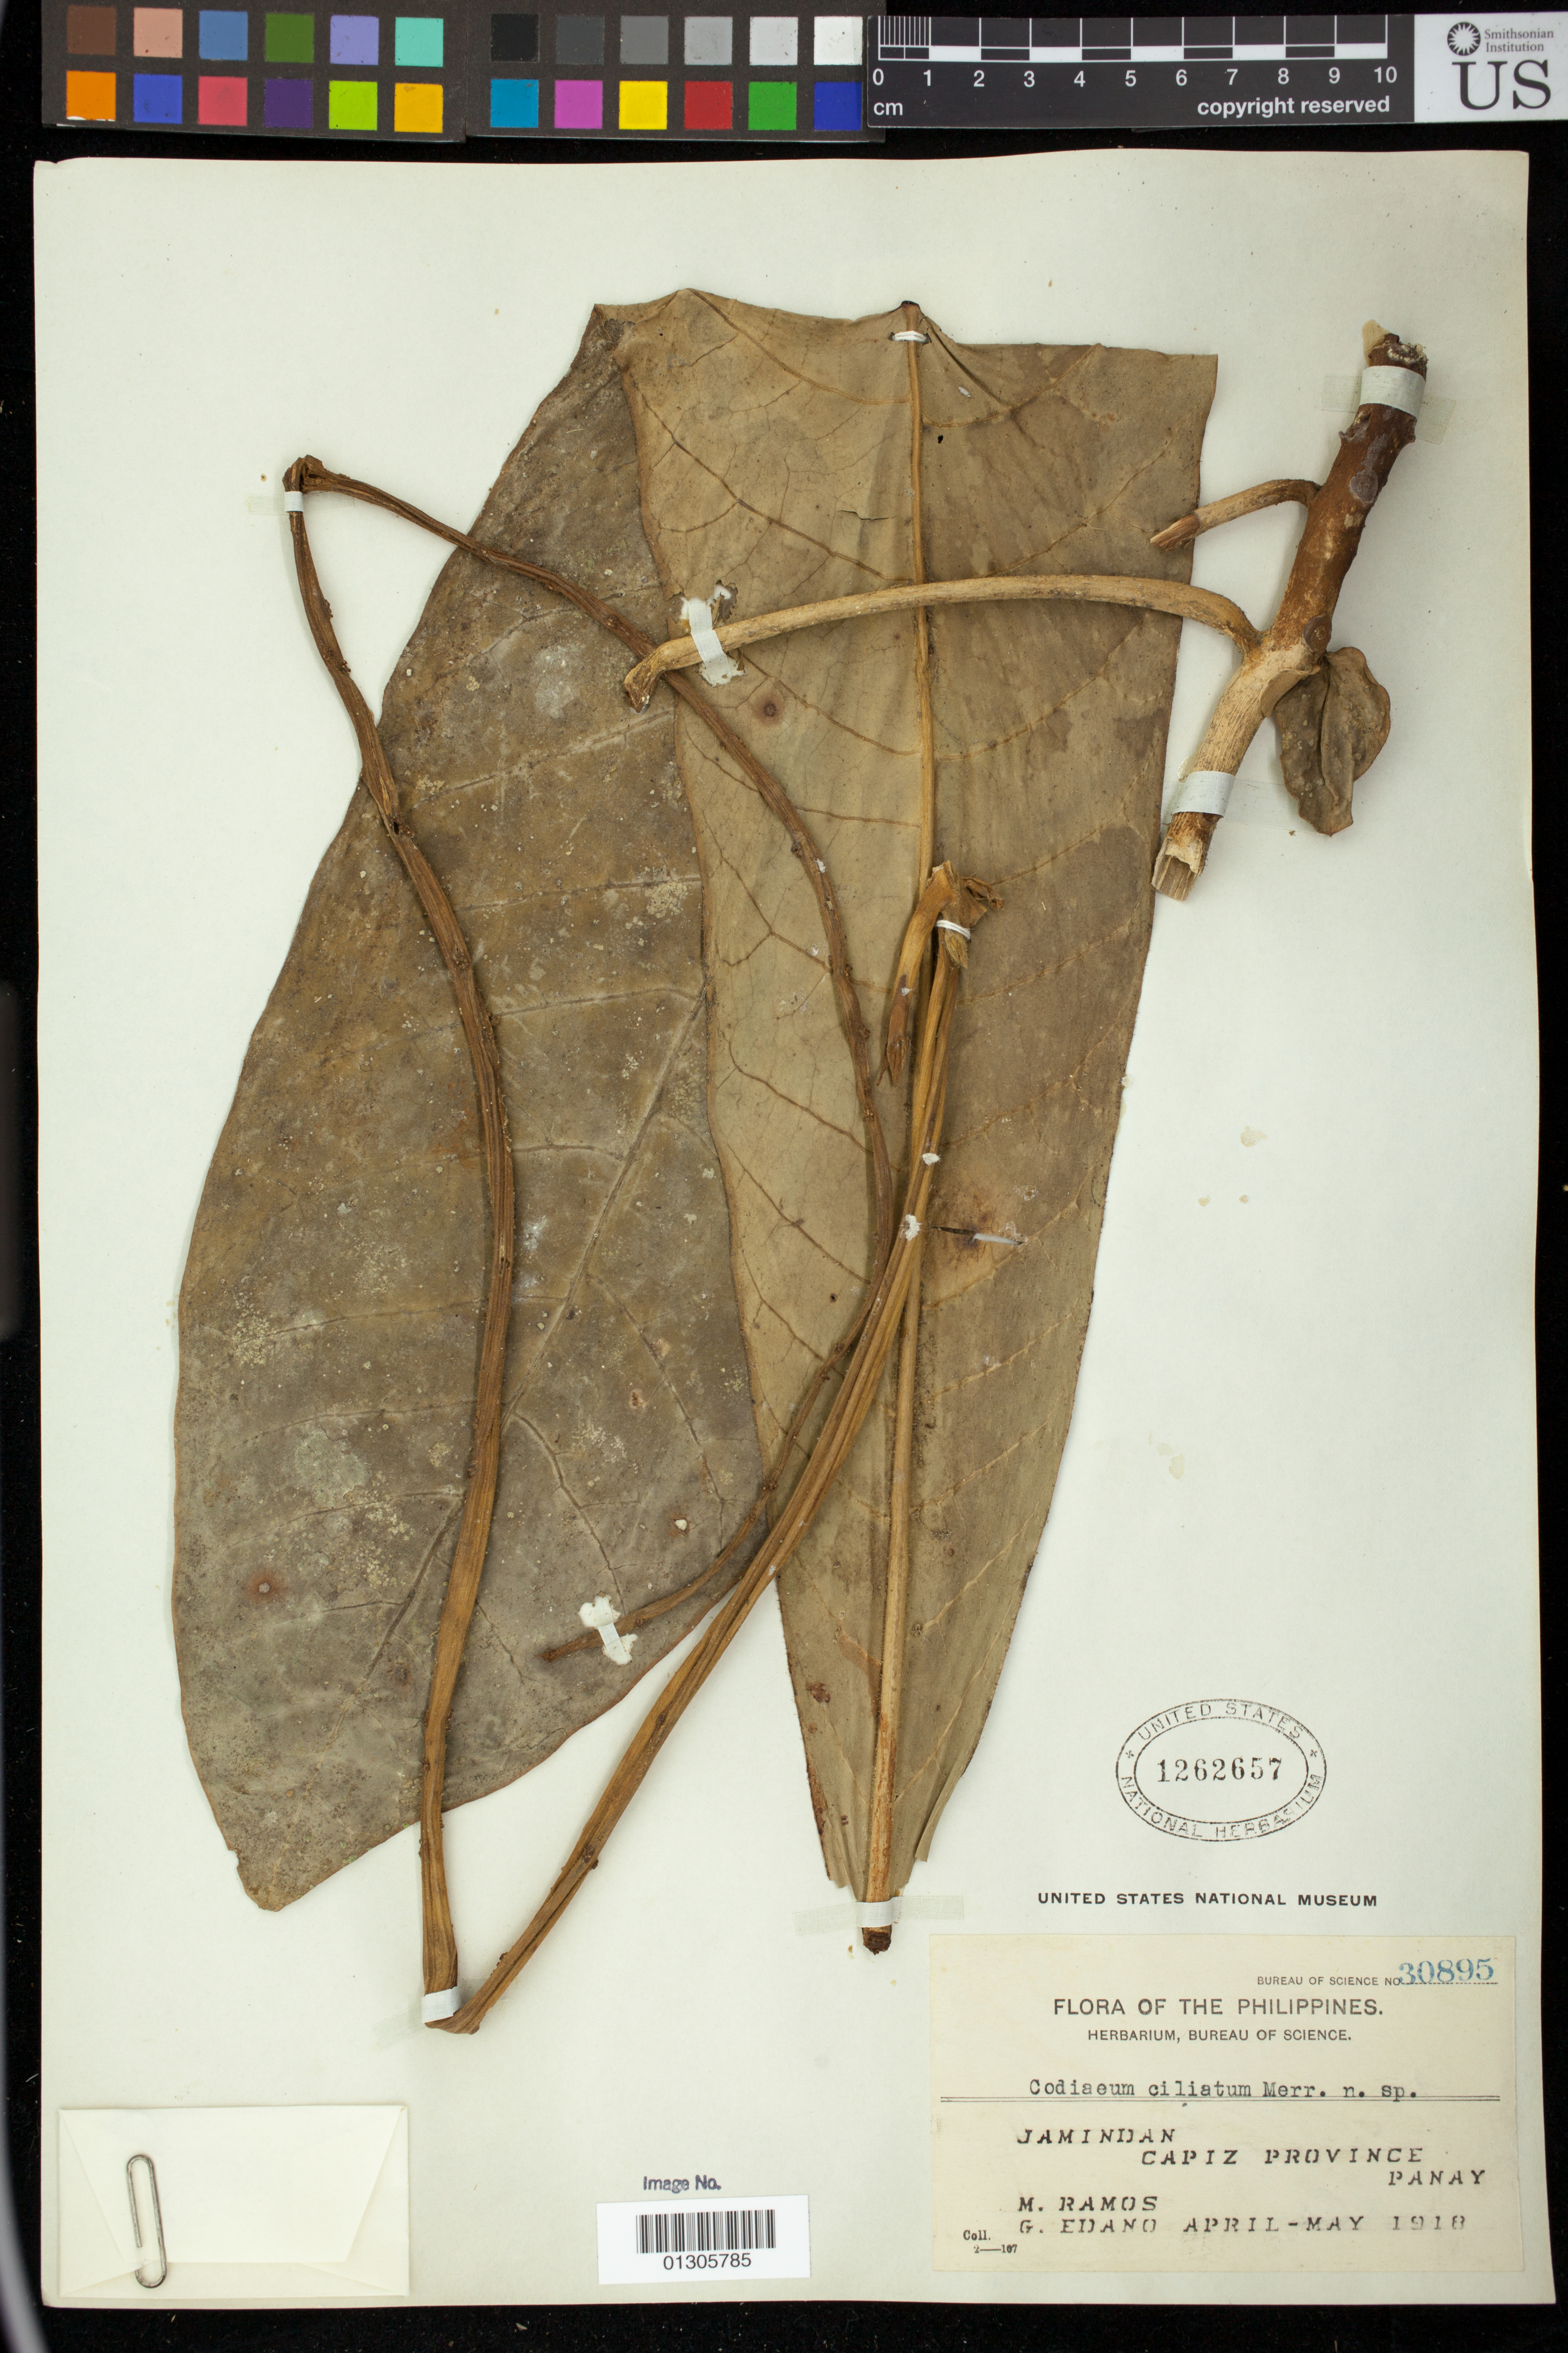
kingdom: Plantae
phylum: Tracheophyta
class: Magnoliopsida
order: Malpighiales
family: Euphorbiaceae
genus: Codiaeum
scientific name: Codiaeum ciliatum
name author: Merr.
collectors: M. Ramos & G. E. Edaño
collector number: Bur. Sci. 30895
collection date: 1918-04/1918-05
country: Philippines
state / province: Western Visayas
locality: Jaminda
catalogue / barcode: US 1262657